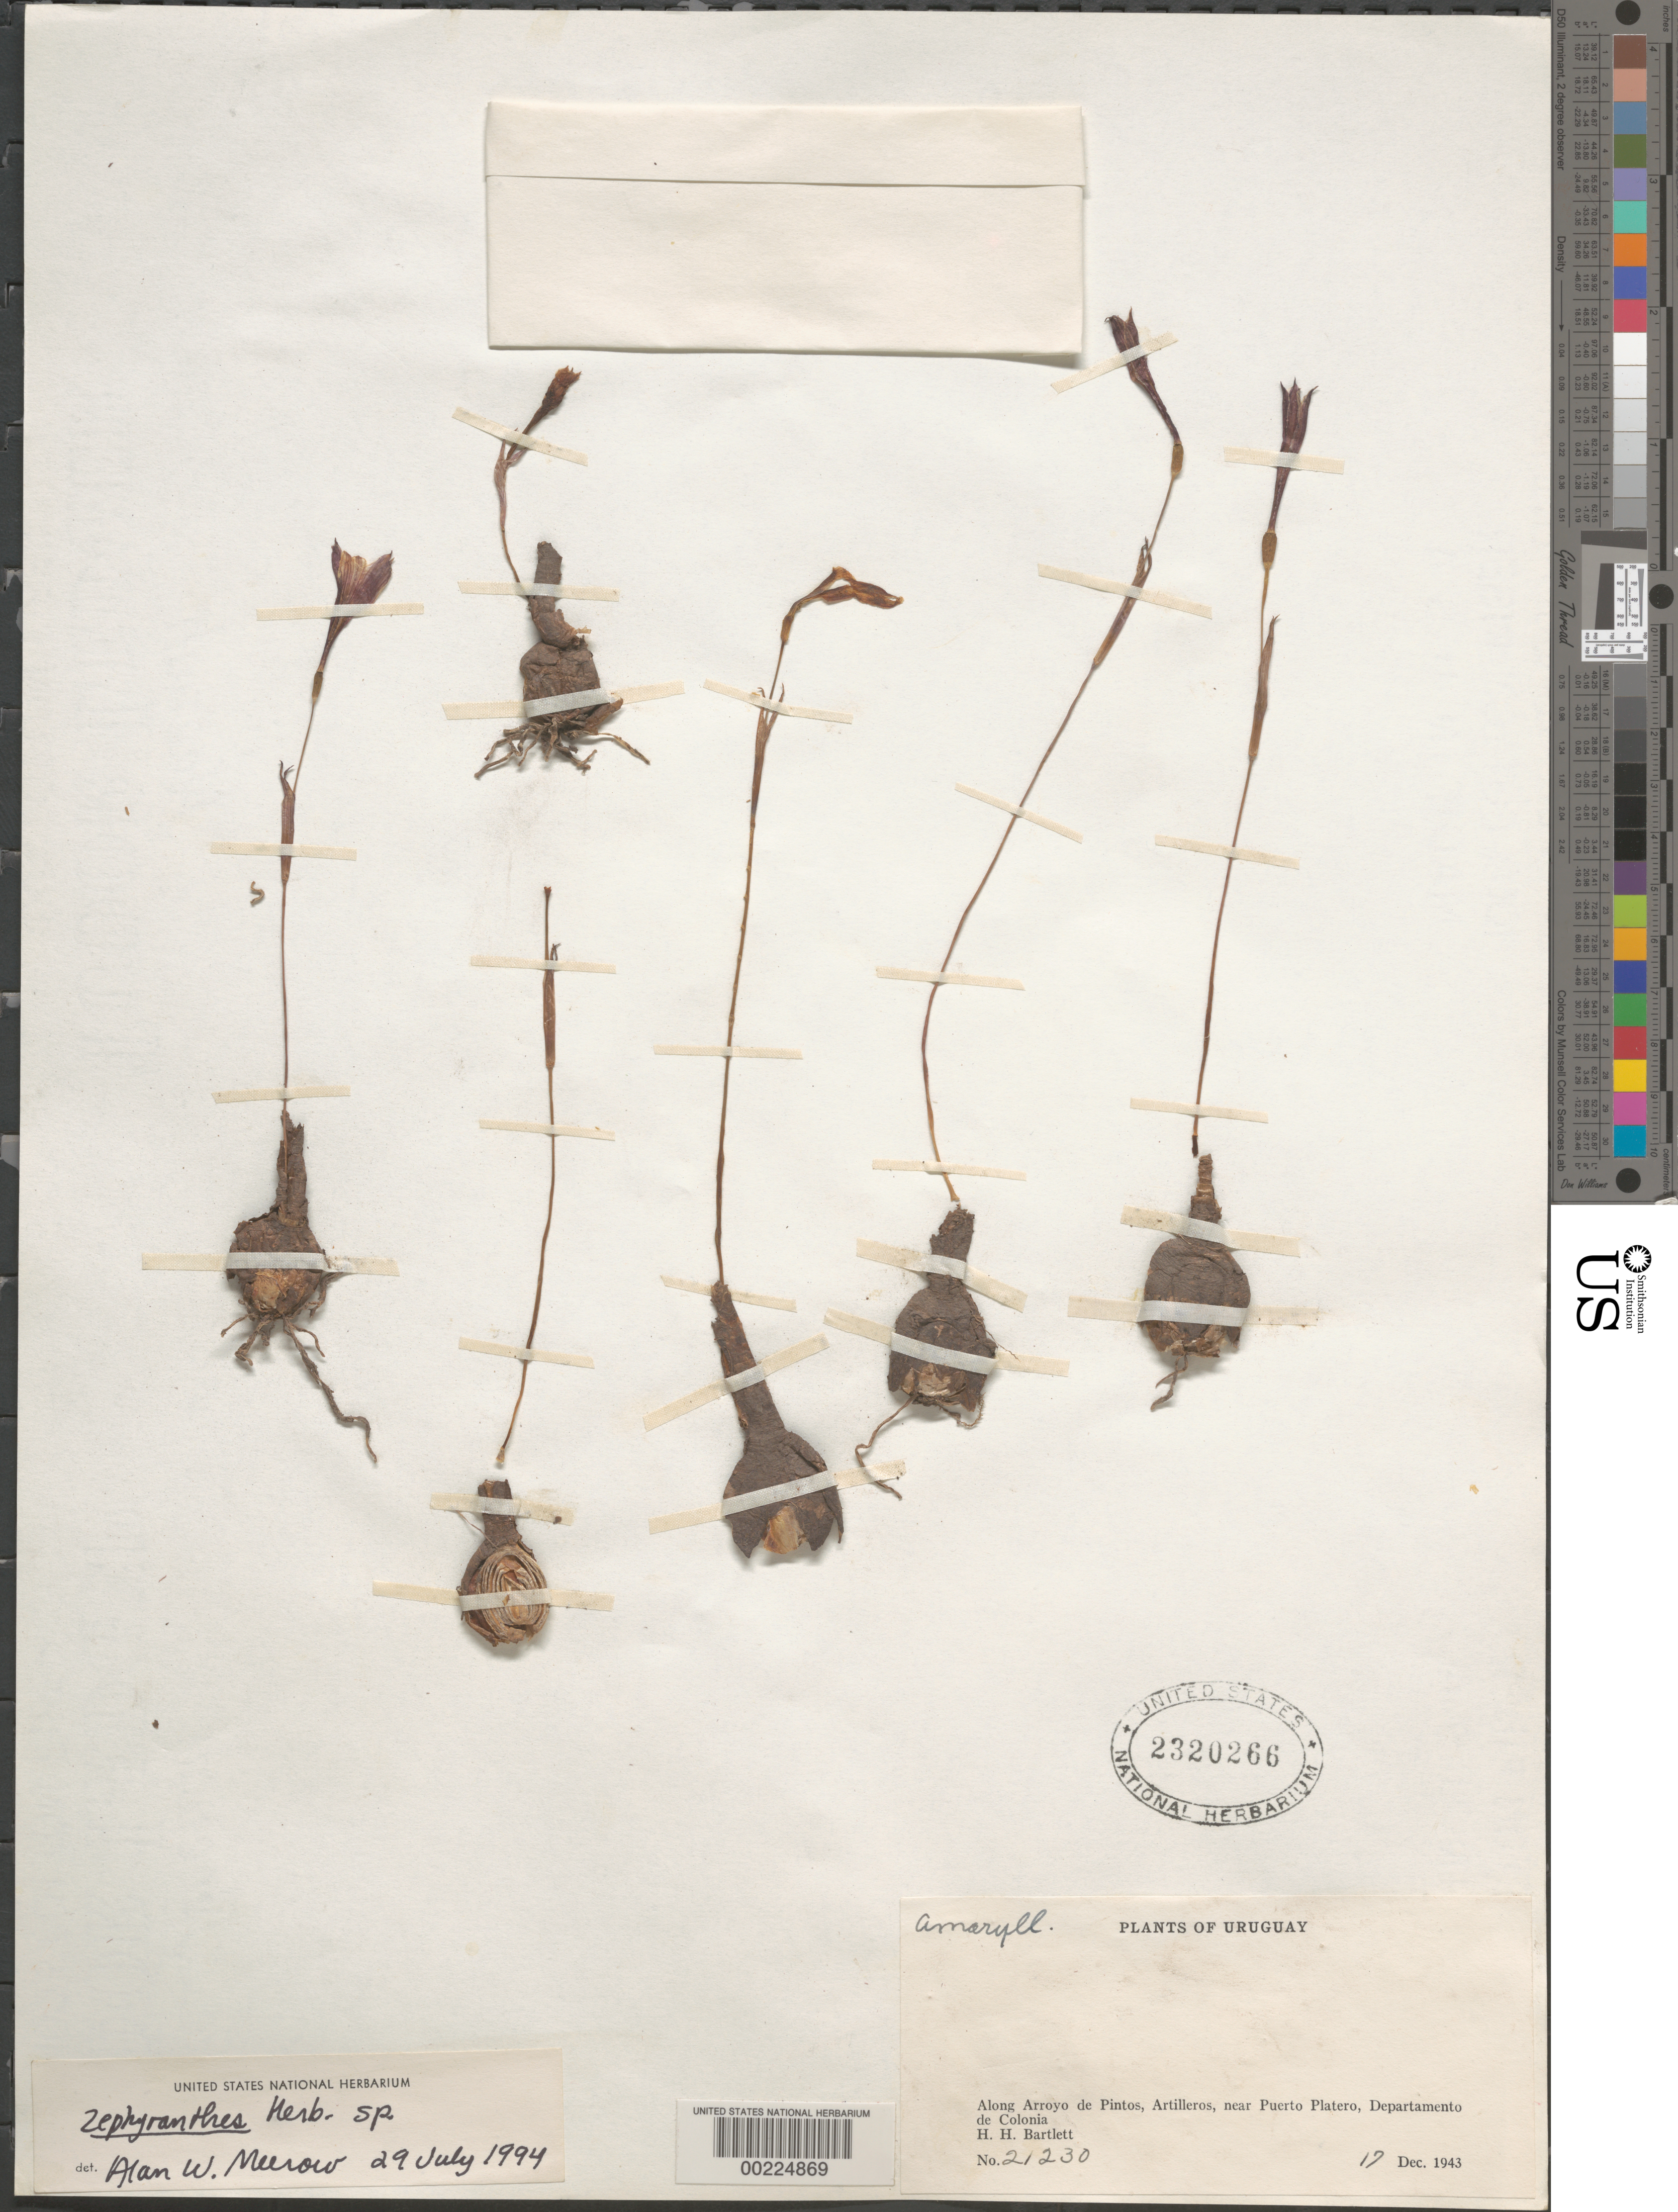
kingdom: Plantae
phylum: Tracheophyta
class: Liliopsida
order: Asparagales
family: Amaryllidaceae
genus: Zephyranthes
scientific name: Zephyranthes sp.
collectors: H. H. Bartlett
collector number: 21230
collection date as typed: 17 Dec 1943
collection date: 1943-12-17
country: Uruguay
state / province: Colonia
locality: Along Arroyo de Pintos, Artilleros, near Puerto Platero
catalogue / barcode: US 2320266